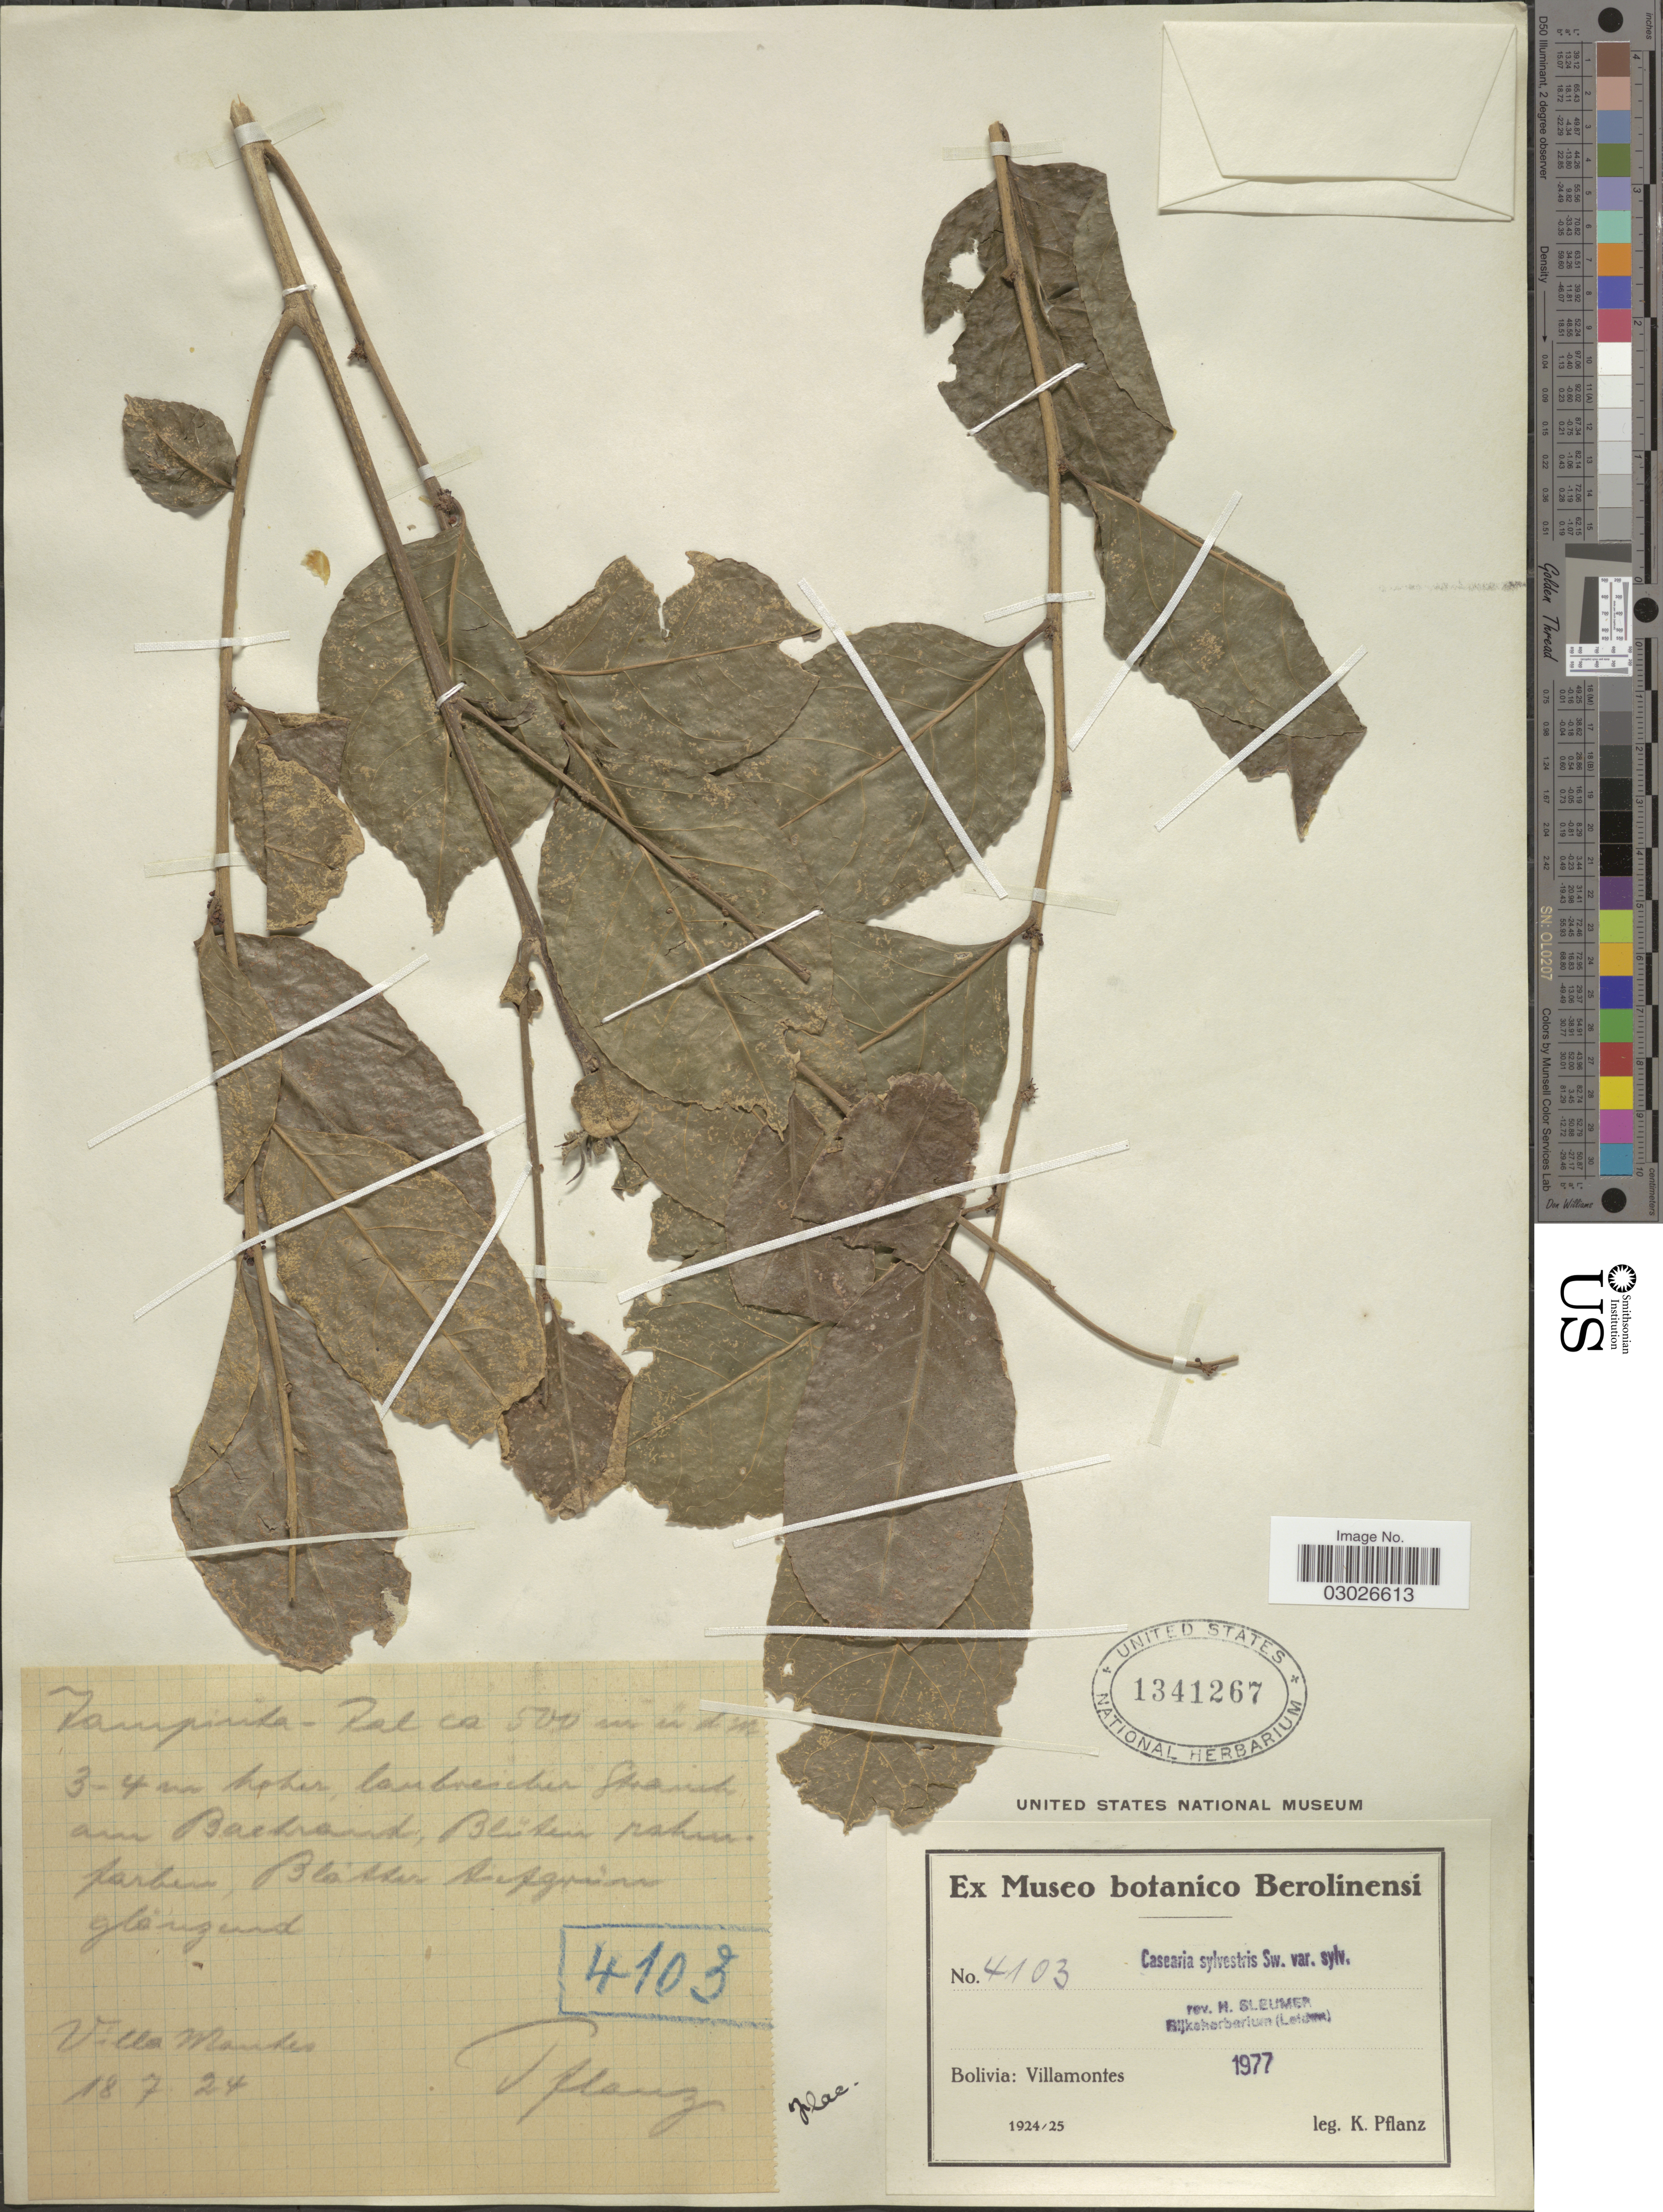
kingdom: Plantae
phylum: Tracheophyta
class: Magnoliopsida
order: Malpighiales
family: Salicaceae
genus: Casearia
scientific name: Casearia sylvestris var. sylvestris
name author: Sw.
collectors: K. Pflanz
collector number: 4103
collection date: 1924-07-18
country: Bolivia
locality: Villamontes.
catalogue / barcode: US 1341267